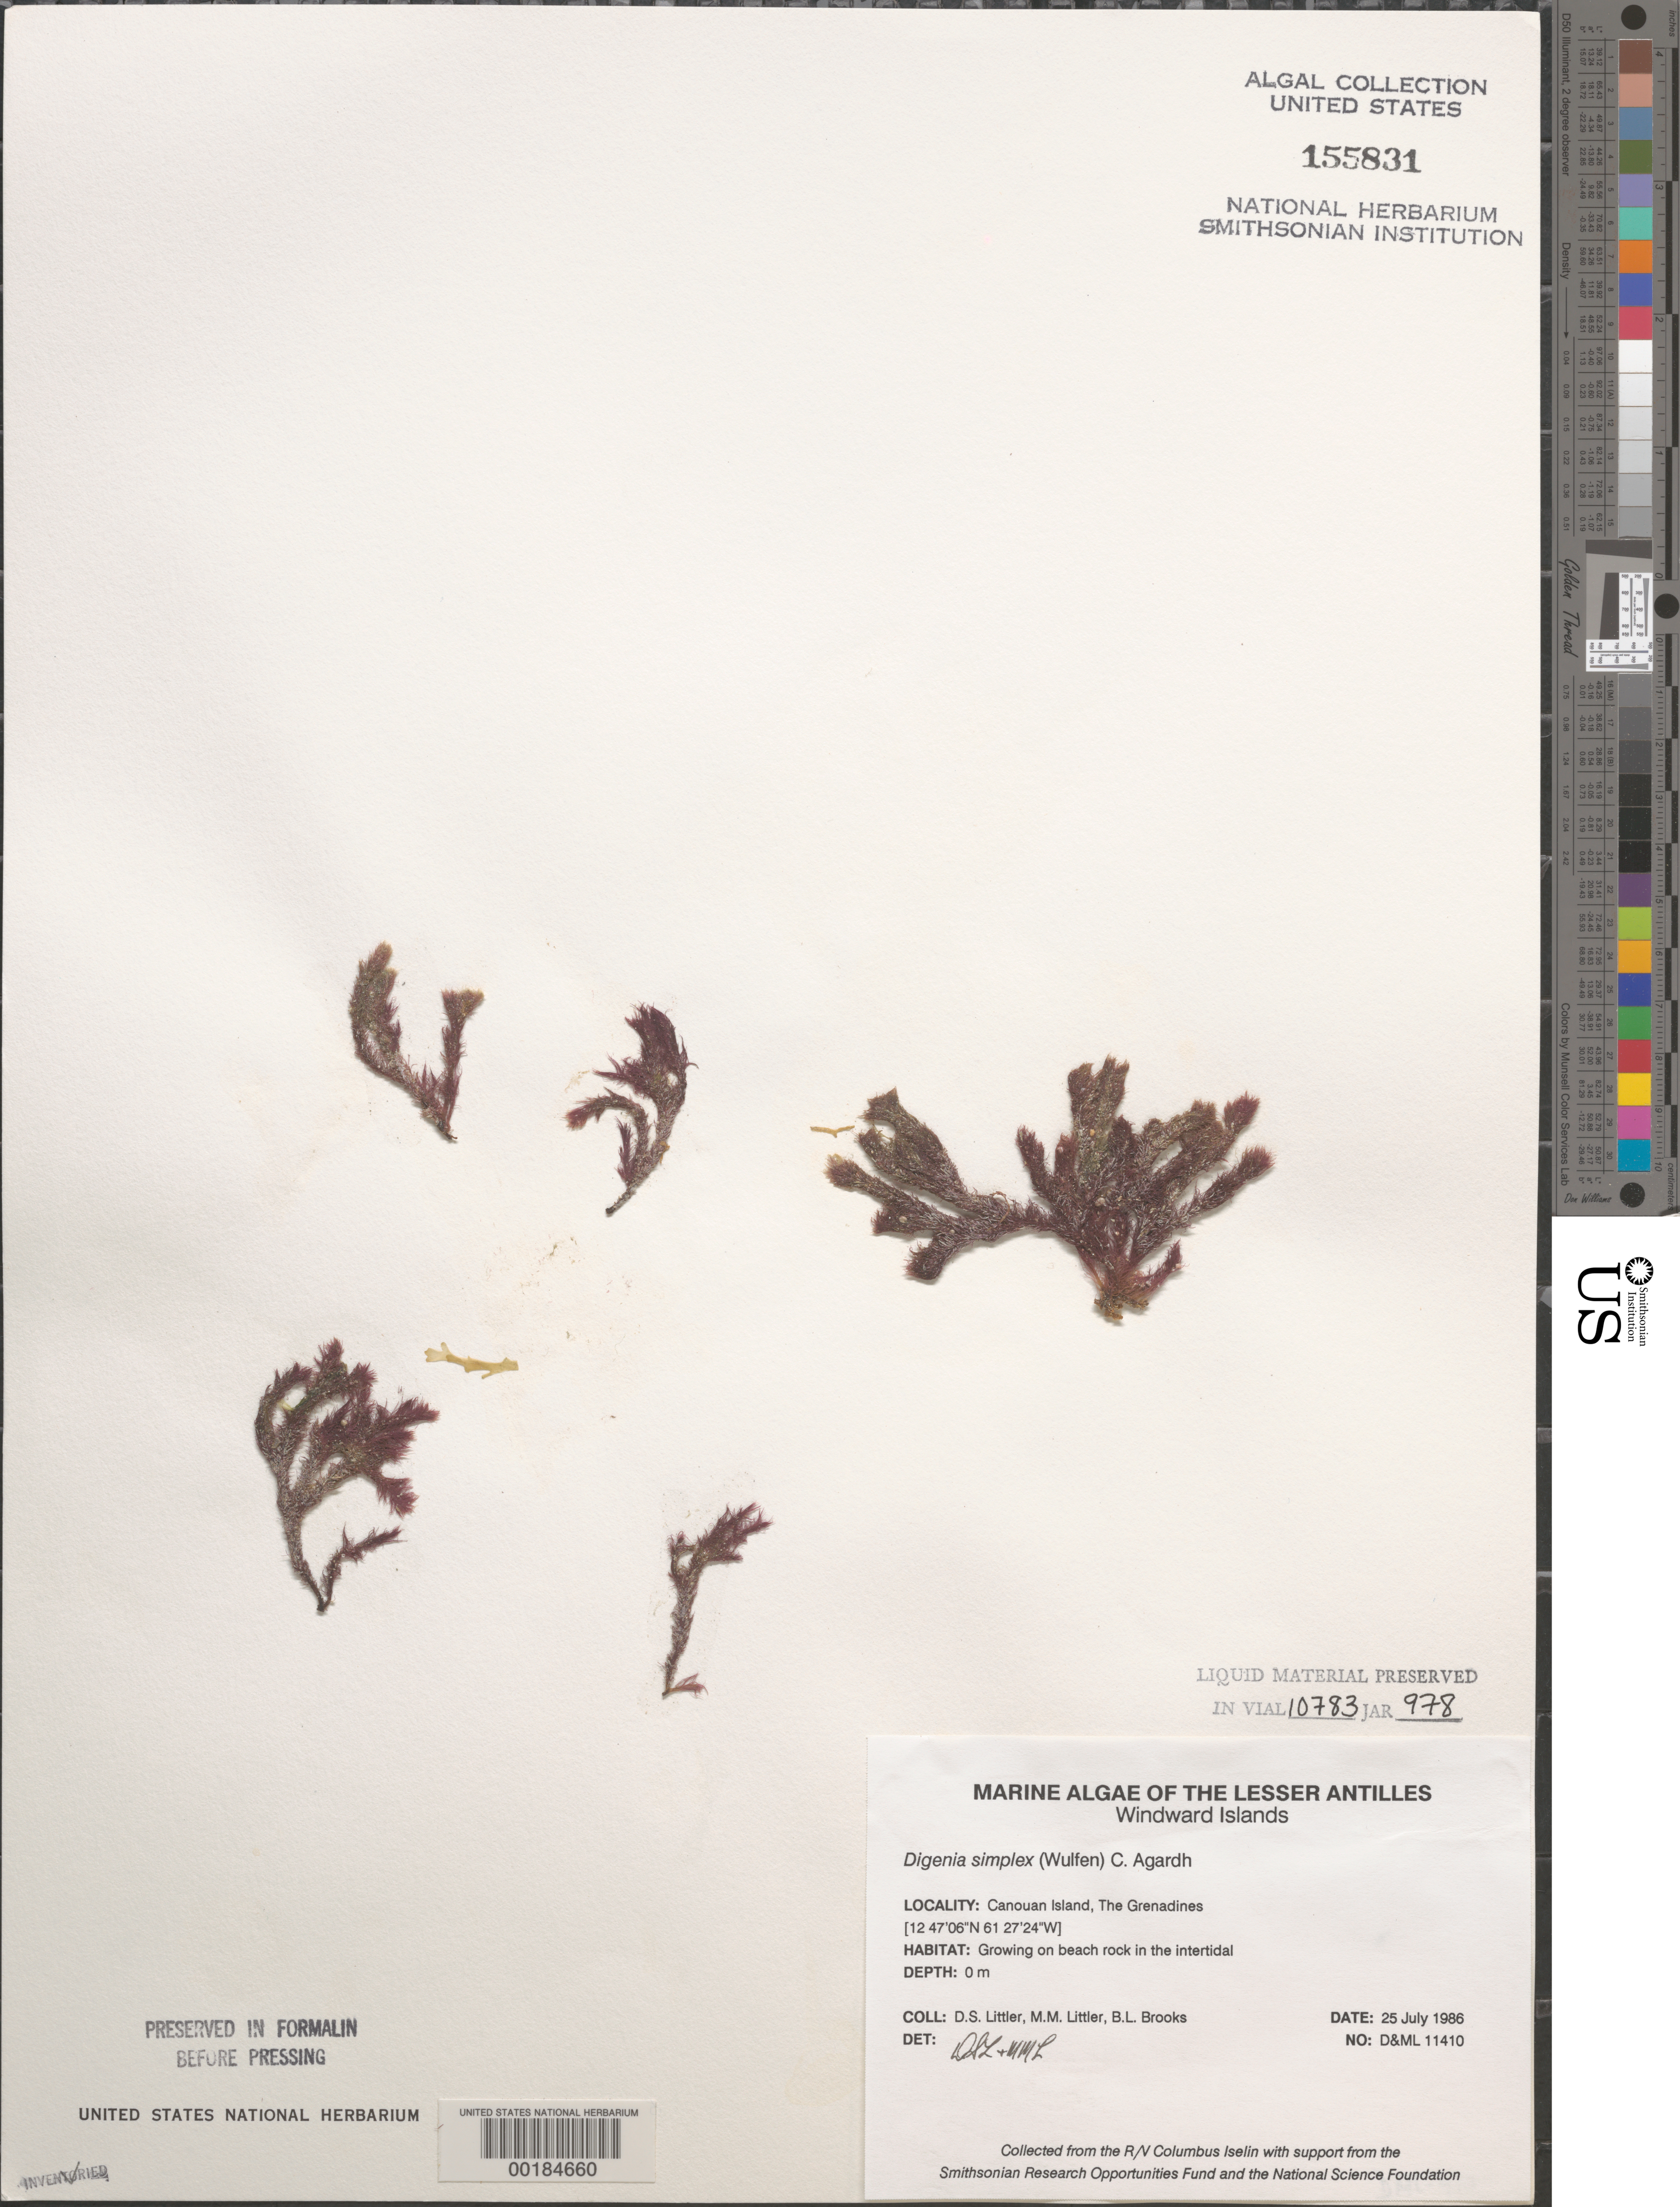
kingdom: Plantae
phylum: Rhodophyta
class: Florideophyceae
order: Ceramiales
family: Rhodomelaceae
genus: Digenea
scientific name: Digenea simplex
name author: (Wulfen) C. Agardh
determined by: Littler, D. S.; Littler, M. M.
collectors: D. S. Littler, M. M. Littler & B. Brooks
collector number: D&ML 11410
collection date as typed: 25 Jul 1986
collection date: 1986-07-25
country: St. Vincent - Grenadines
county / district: Grenadines Parish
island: Canouan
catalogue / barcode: US 155831